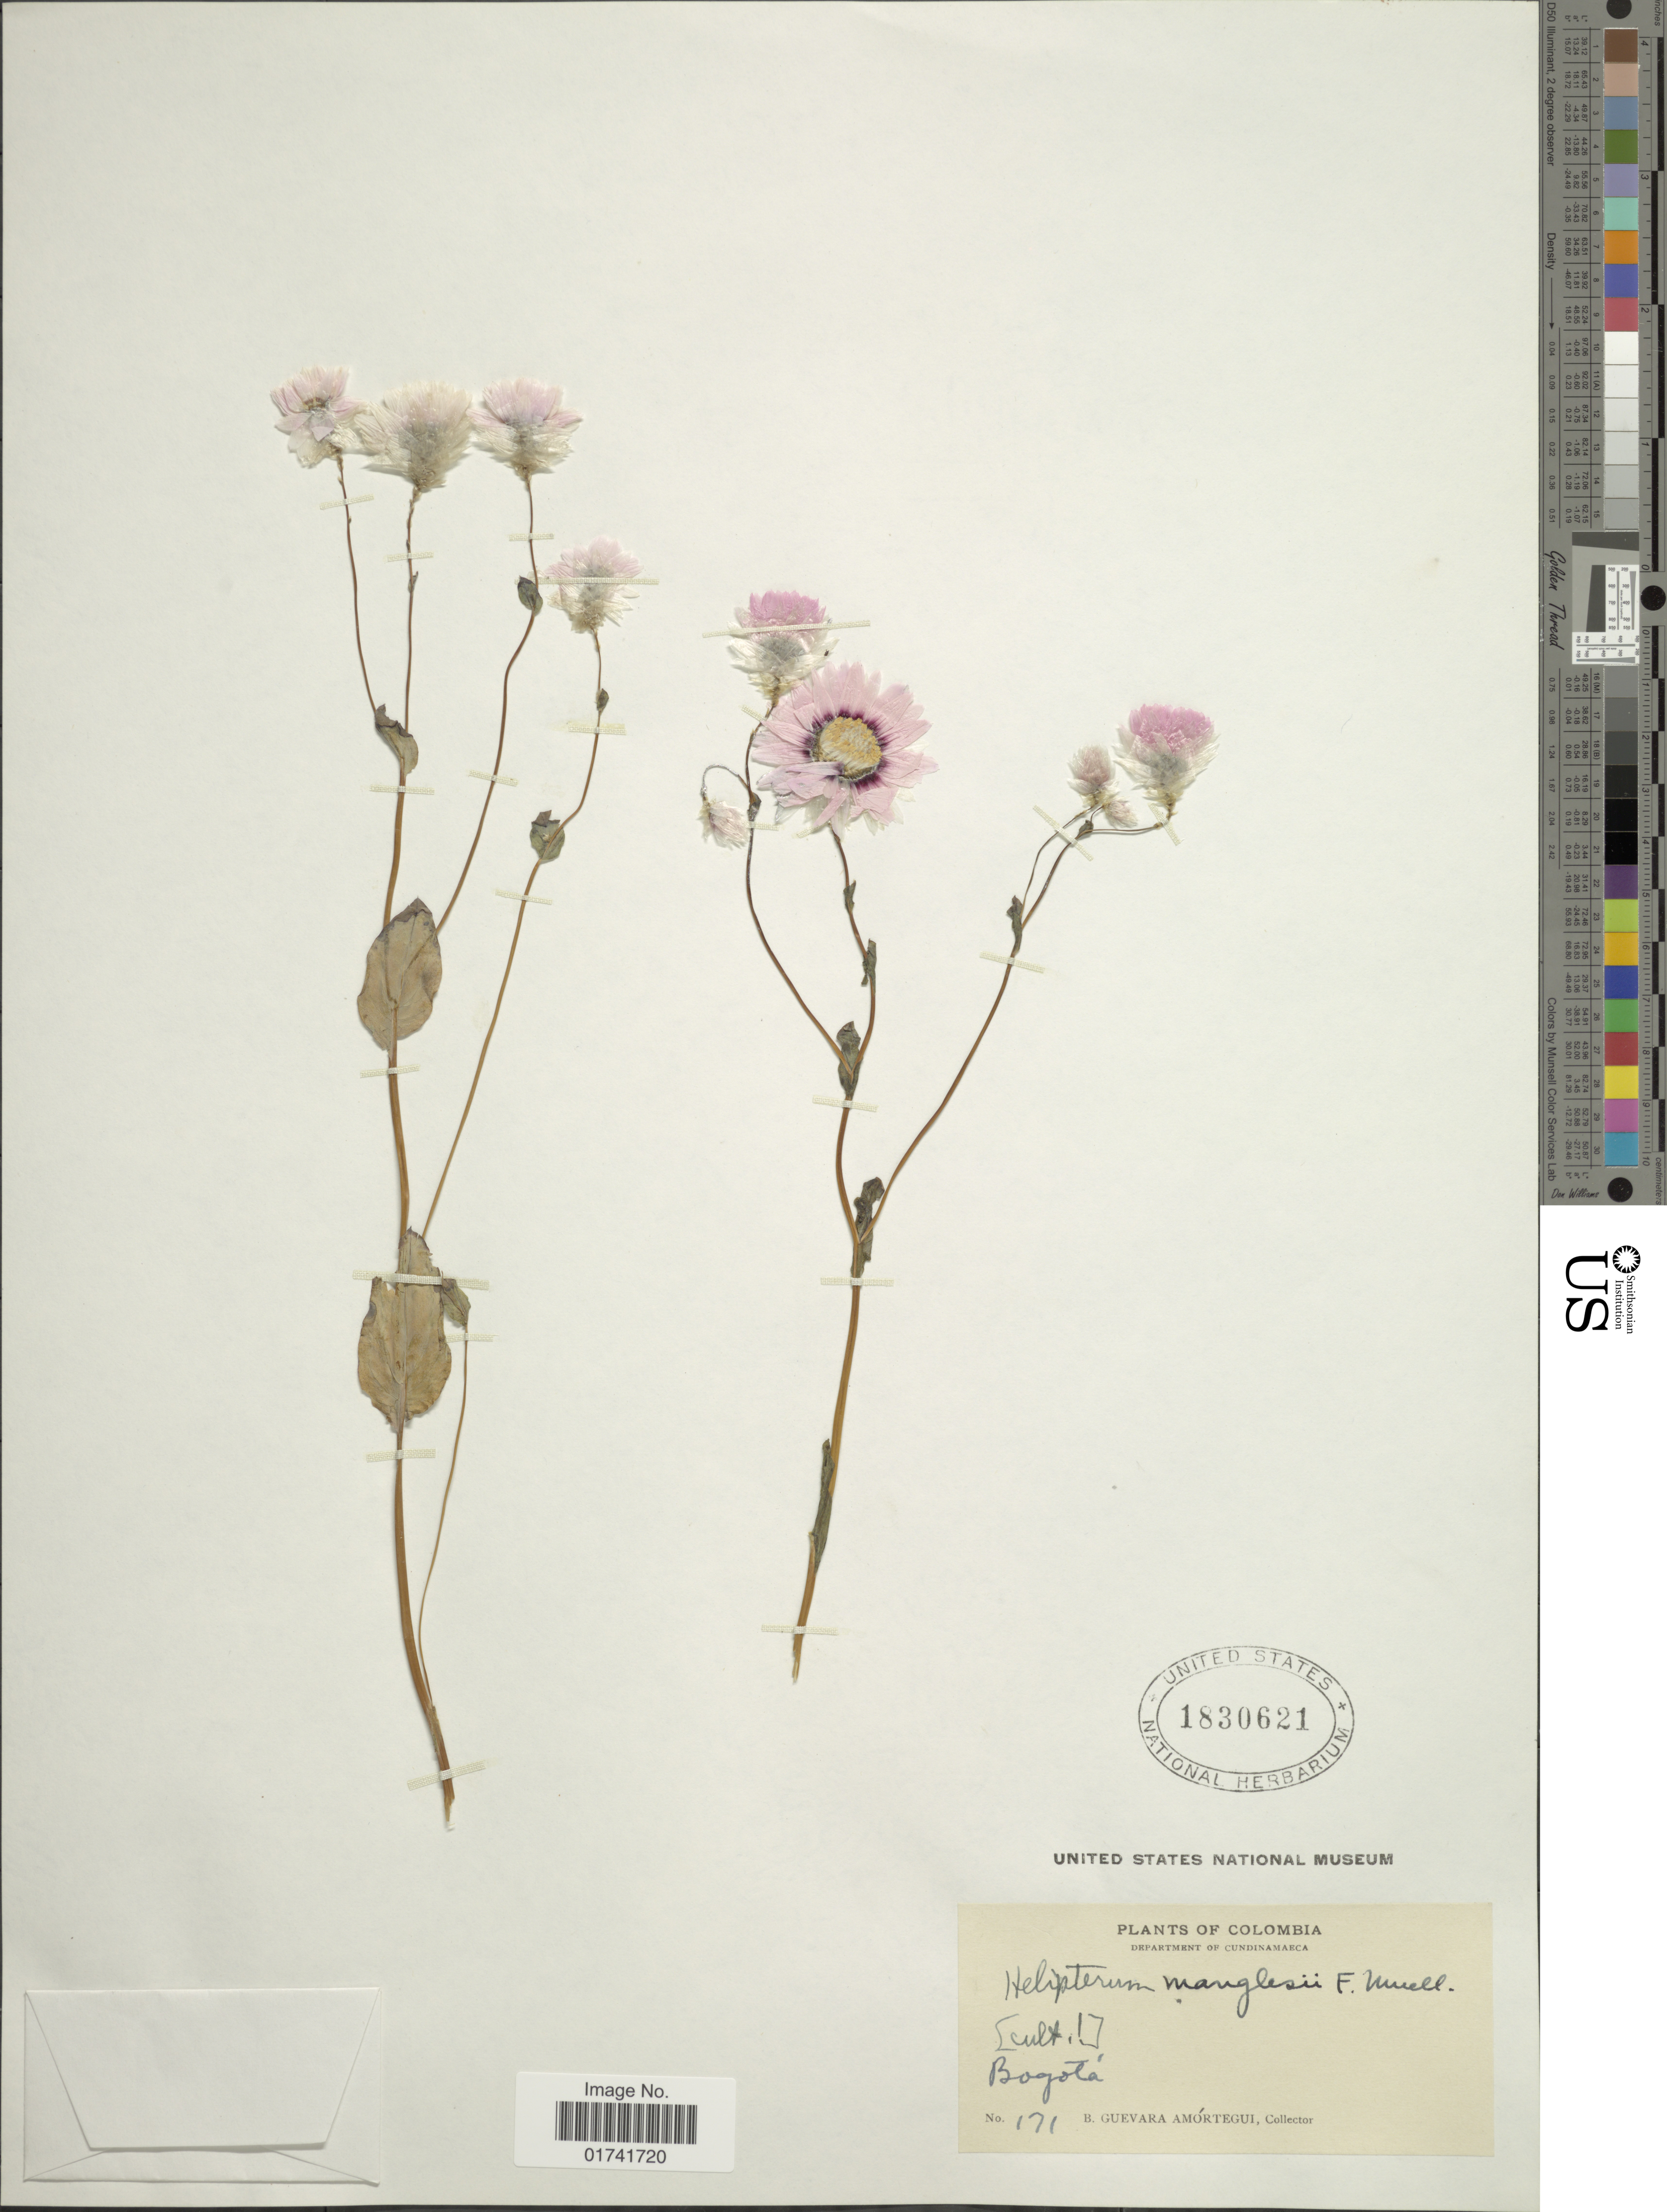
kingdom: Plantae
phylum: Tracheophyta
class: Magnoliopsida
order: Asterales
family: Asteraceae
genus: Rhodanthe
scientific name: Rhodanthe manglesii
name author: Lindl.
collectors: B. Guevara Amortegui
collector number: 171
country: Colombia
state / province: Cundinamarca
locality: Bogota.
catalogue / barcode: US 1830621